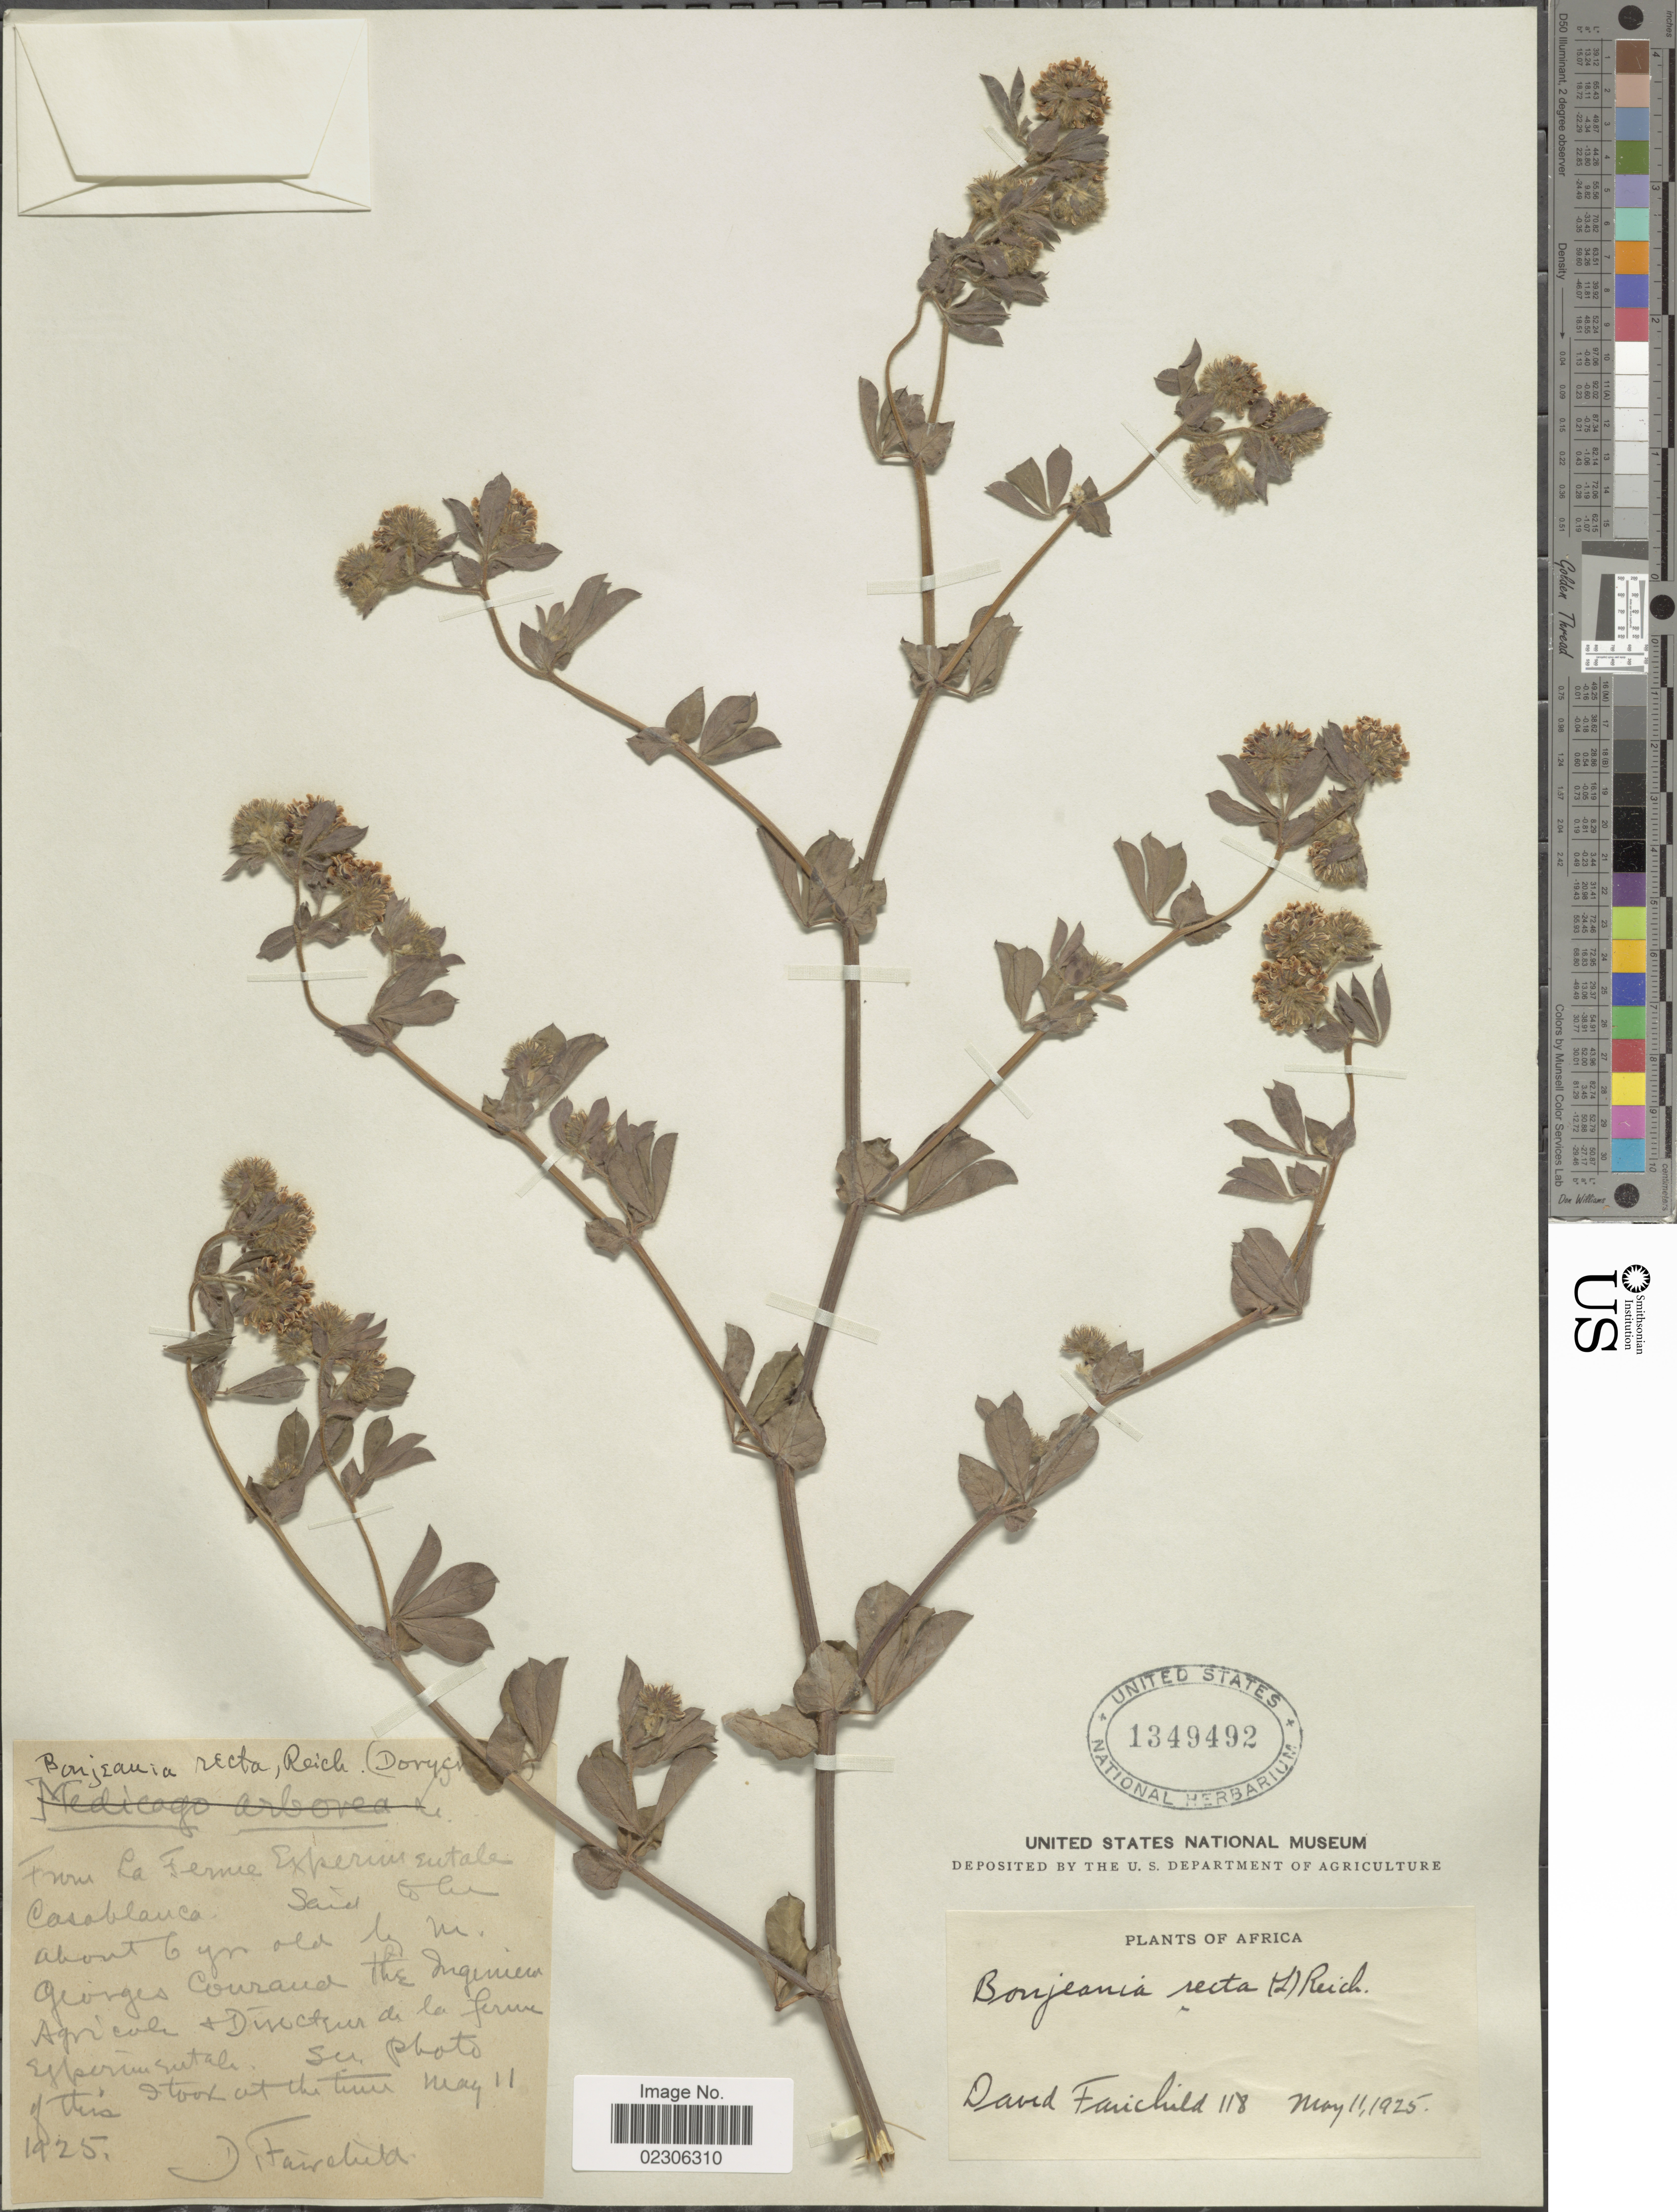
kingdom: Plantae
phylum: Tracheophyta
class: Magnoliopsida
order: Fabales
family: Fabaceae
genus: Dorycnium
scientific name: Dorycnium rectum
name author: (L.) Ser.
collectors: D. Fairchild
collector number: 118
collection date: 1925-05-11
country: Morocco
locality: From La Fernie Experimentale Casablanca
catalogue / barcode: US 1349492